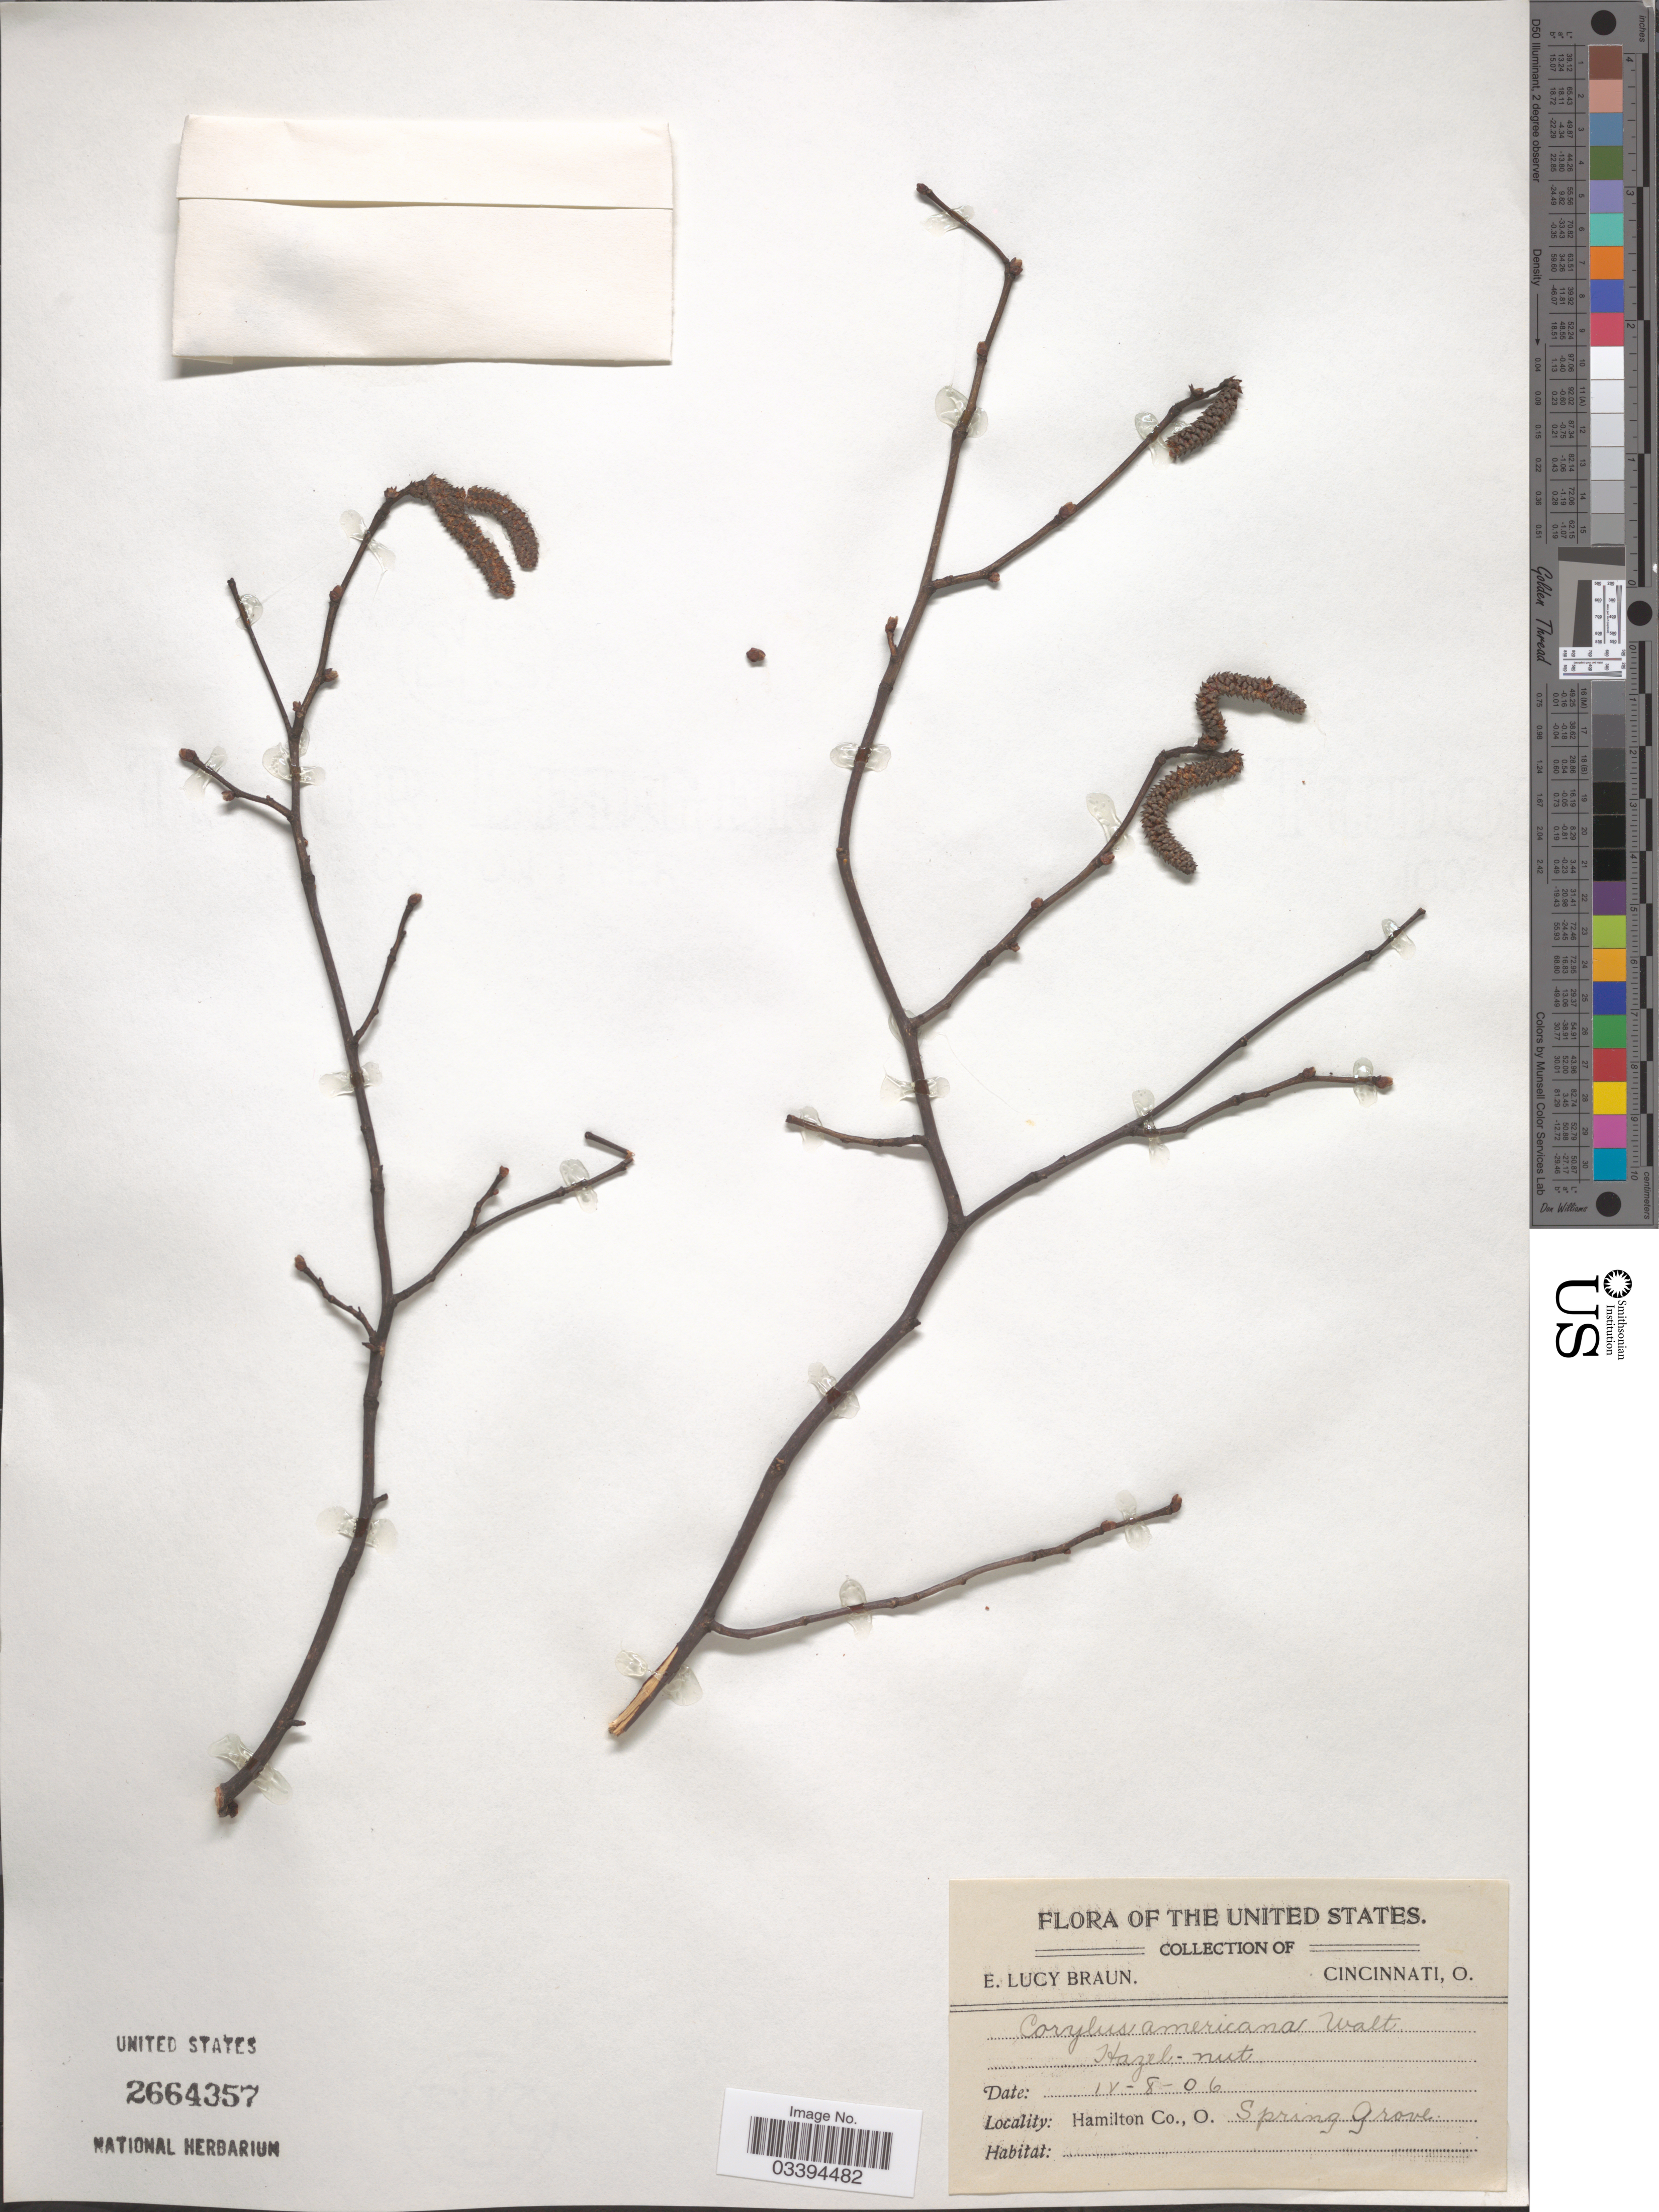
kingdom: Plantae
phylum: Tracheophyta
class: Magnoliopsida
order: Fagales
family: Betulaceae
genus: Corylus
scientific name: Corylus americana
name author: Walter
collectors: E. L. Braun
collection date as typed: Transcribed d/m/y: 8/4/6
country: United States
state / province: Ohio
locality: Hamilton Co., Spring Grove.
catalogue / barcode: US 2664357